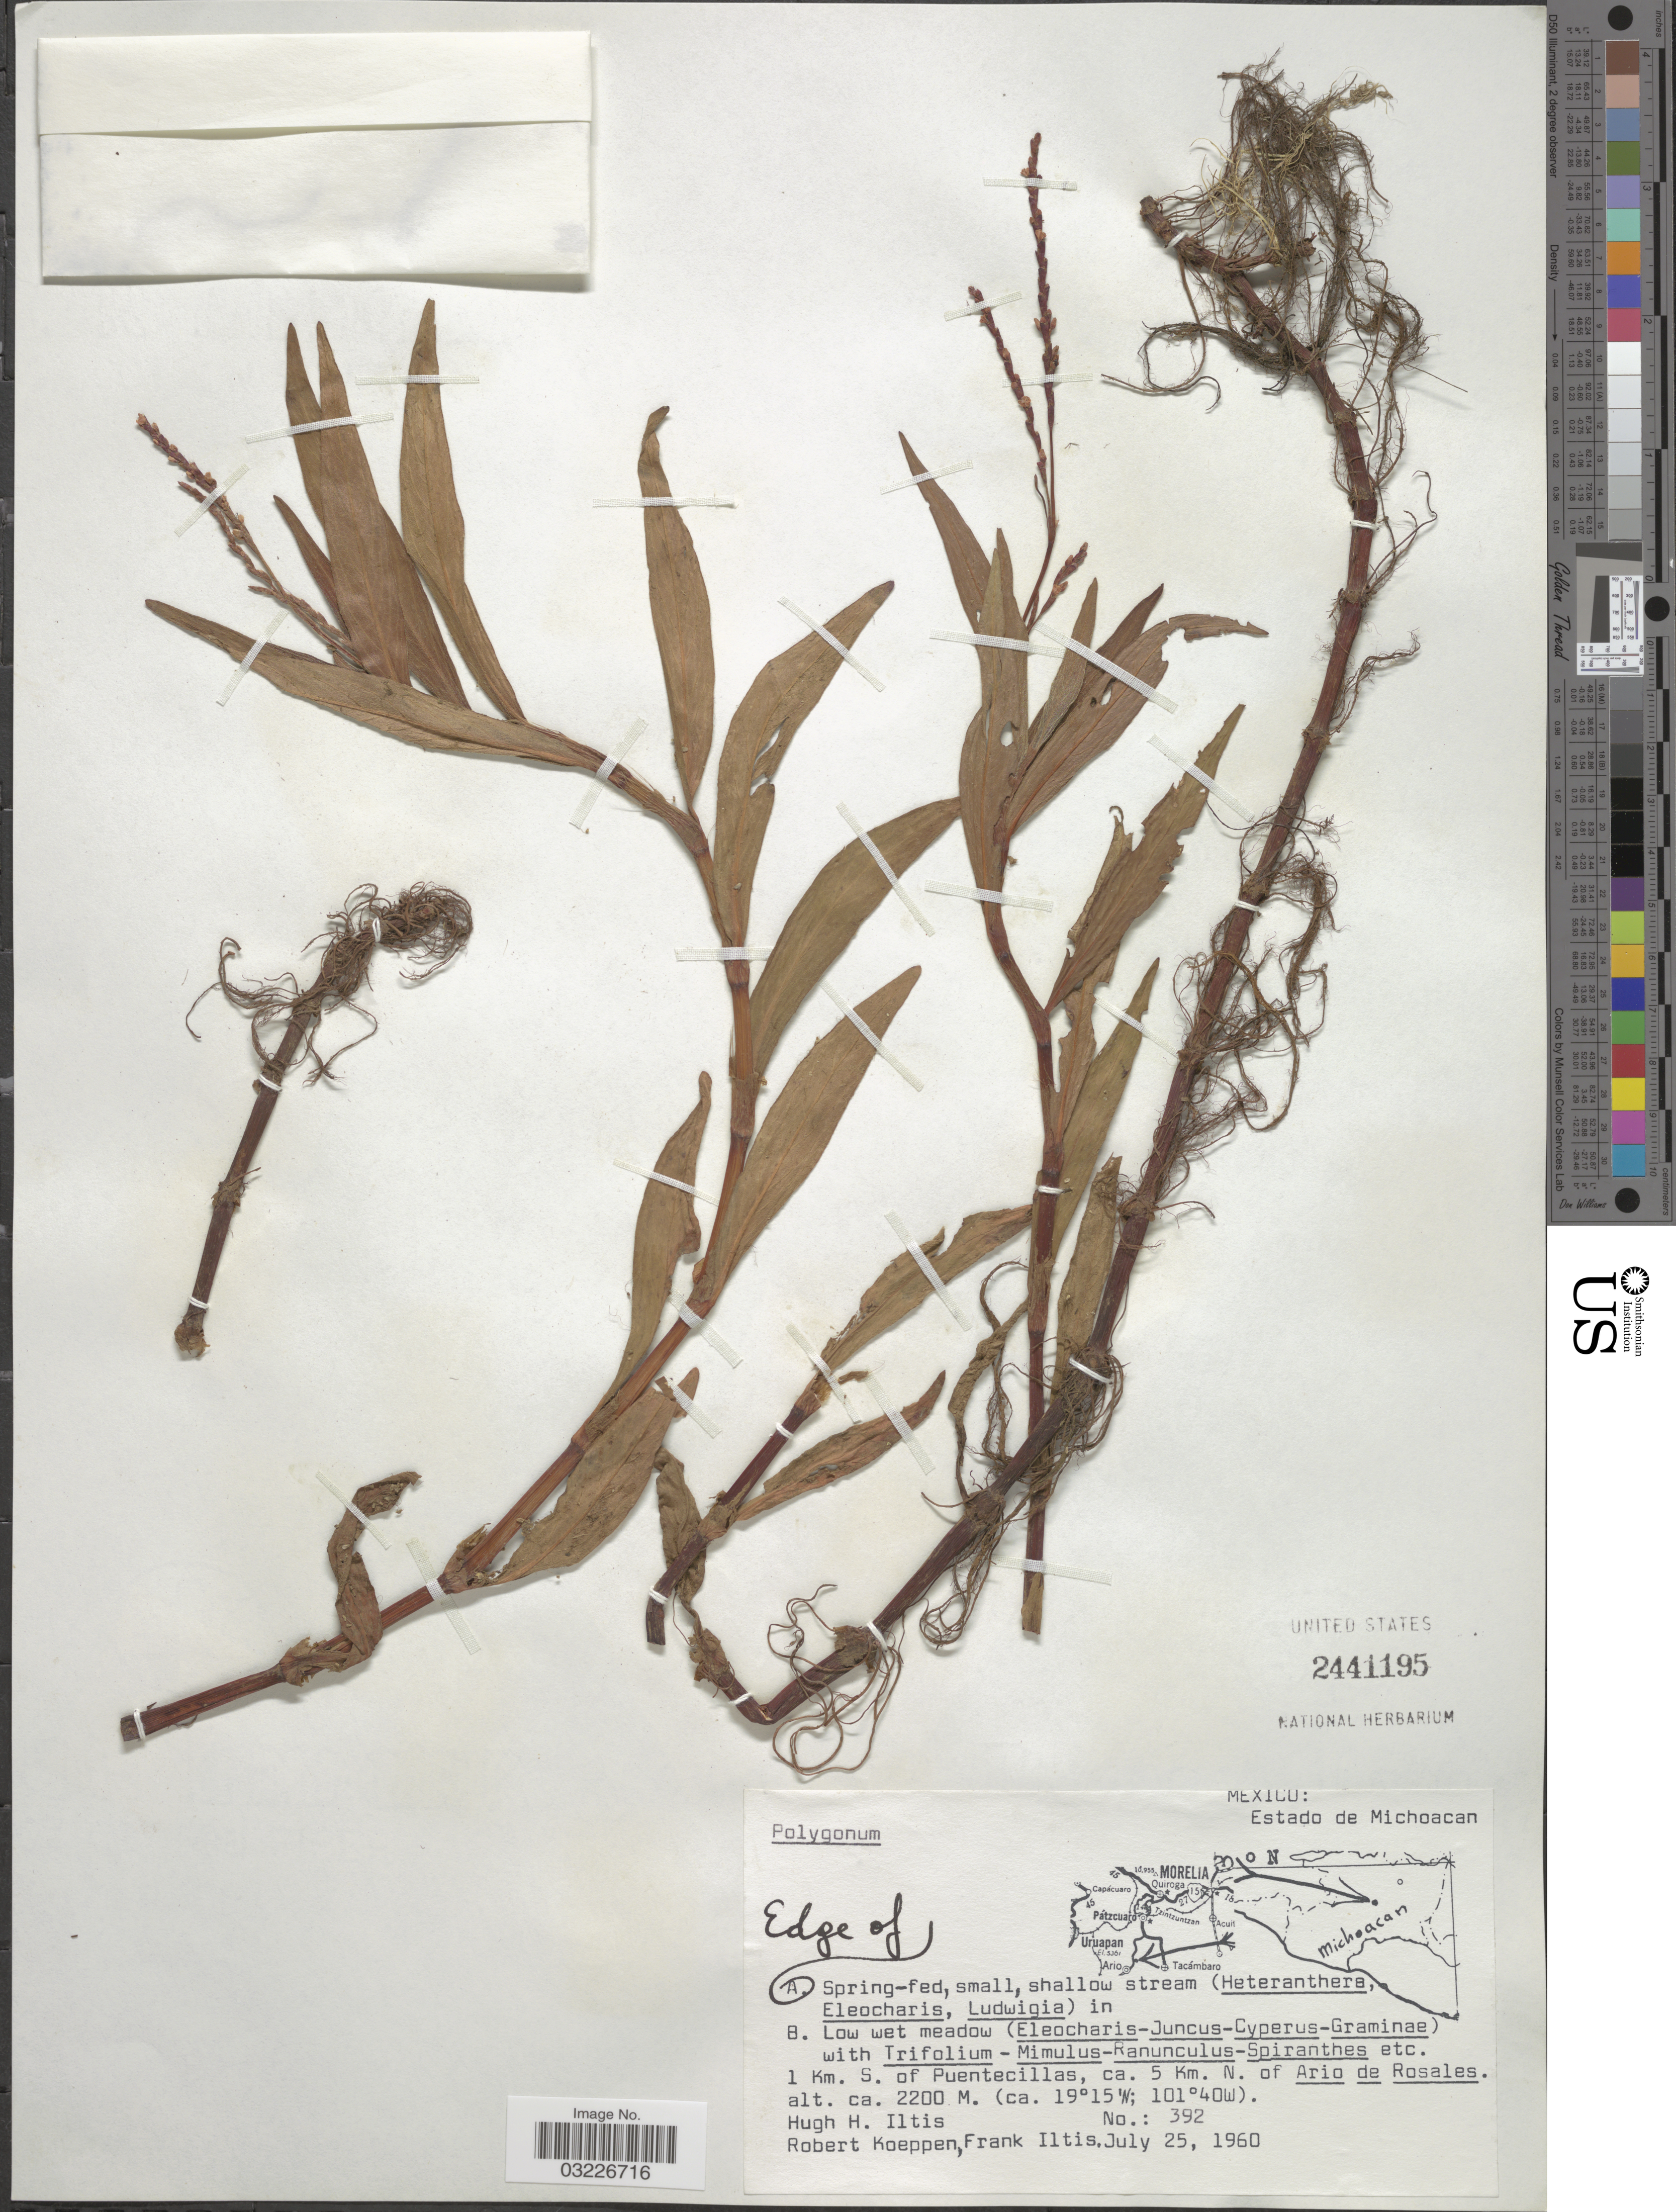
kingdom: Plantae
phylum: Tracheophyta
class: Magnoliopsida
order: Caryophyllales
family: Polygonaceae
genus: Polygonum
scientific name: Polygonum sp.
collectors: H. H. Iltis, R. C. Koeppen & F. S. Iltis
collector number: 392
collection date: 1960-07-25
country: Mexico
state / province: Michoacán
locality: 1 Km. S. of Puentecillas, ca. 5 Km. N. of Ario de Rosales.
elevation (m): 2200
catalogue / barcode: US 2441195